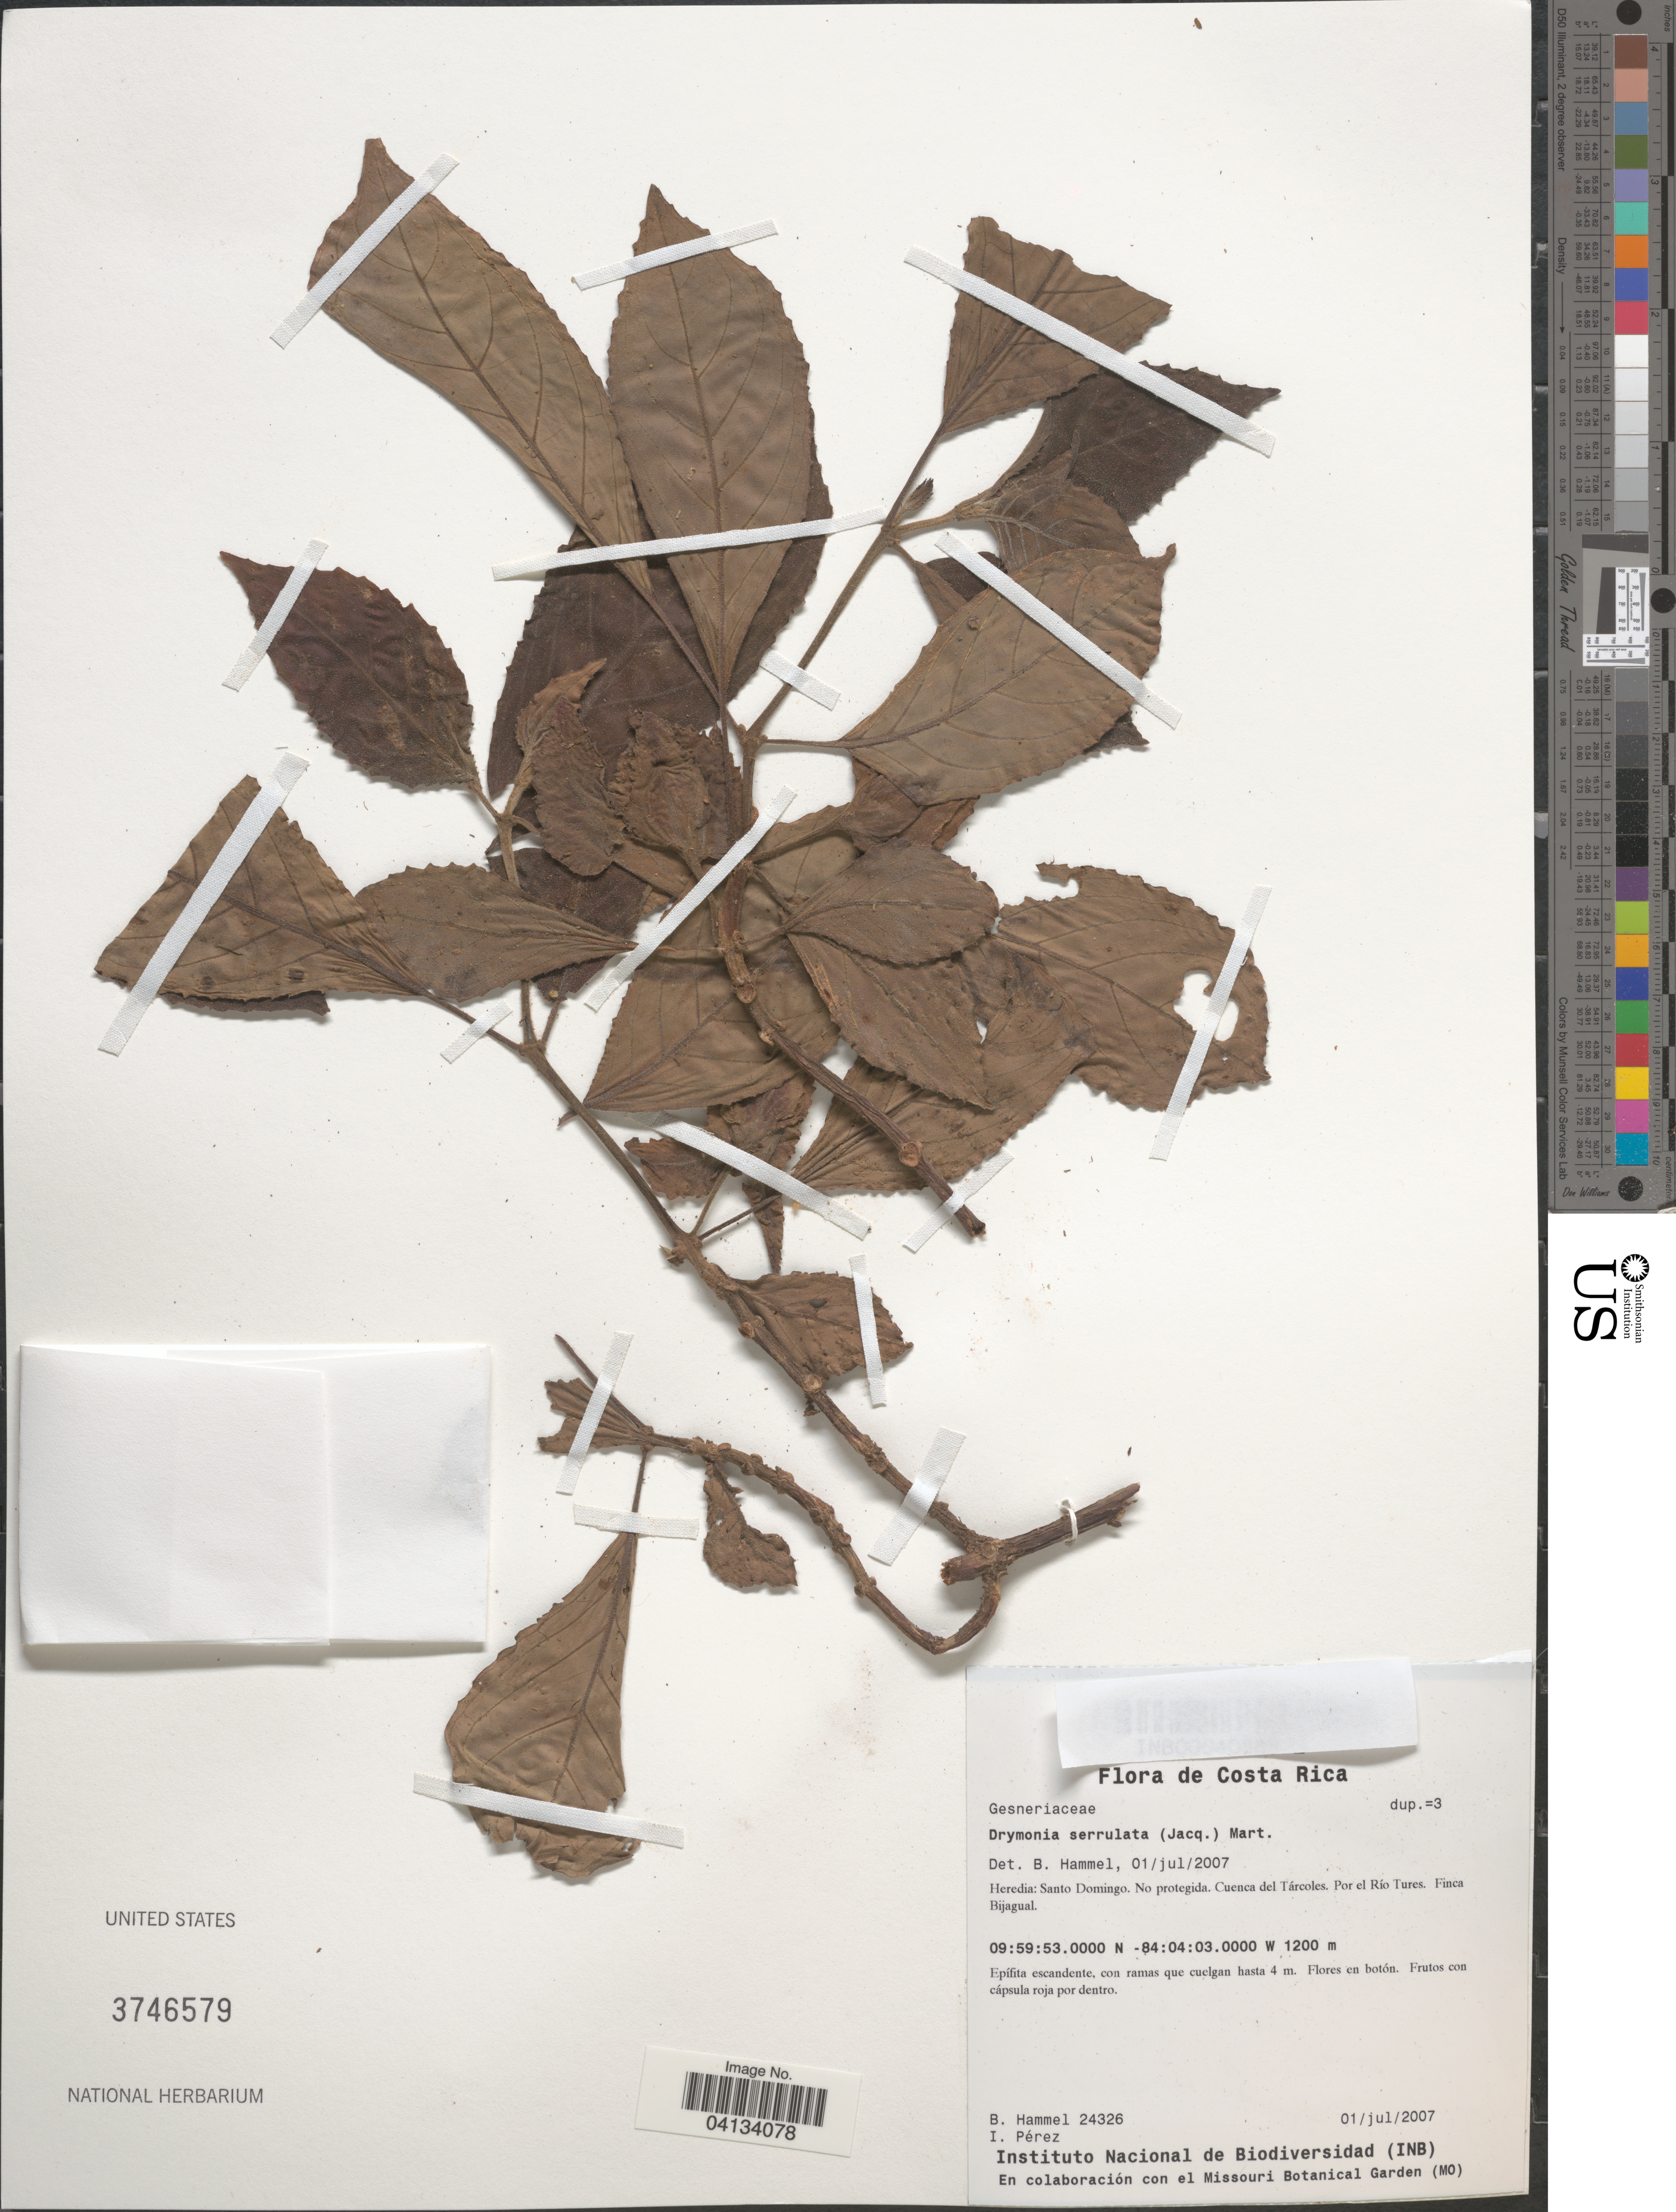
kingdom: Plantae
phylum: Tracheophyta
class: Magnoliopsida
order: Lamiales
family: Gesneriaceae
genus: Drymonia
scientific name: Drymonia serrulata 'Bronze Trumpet'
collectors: B. Hammel & I. Pérez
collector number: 24326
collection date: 2007-07-01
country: Costa Rica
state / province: Heredia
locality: Santo Domingo. Cuenca del Tárcoles. Por el Río Tures. Finca Bijagual.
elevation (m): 1200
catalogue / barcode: US 3746579